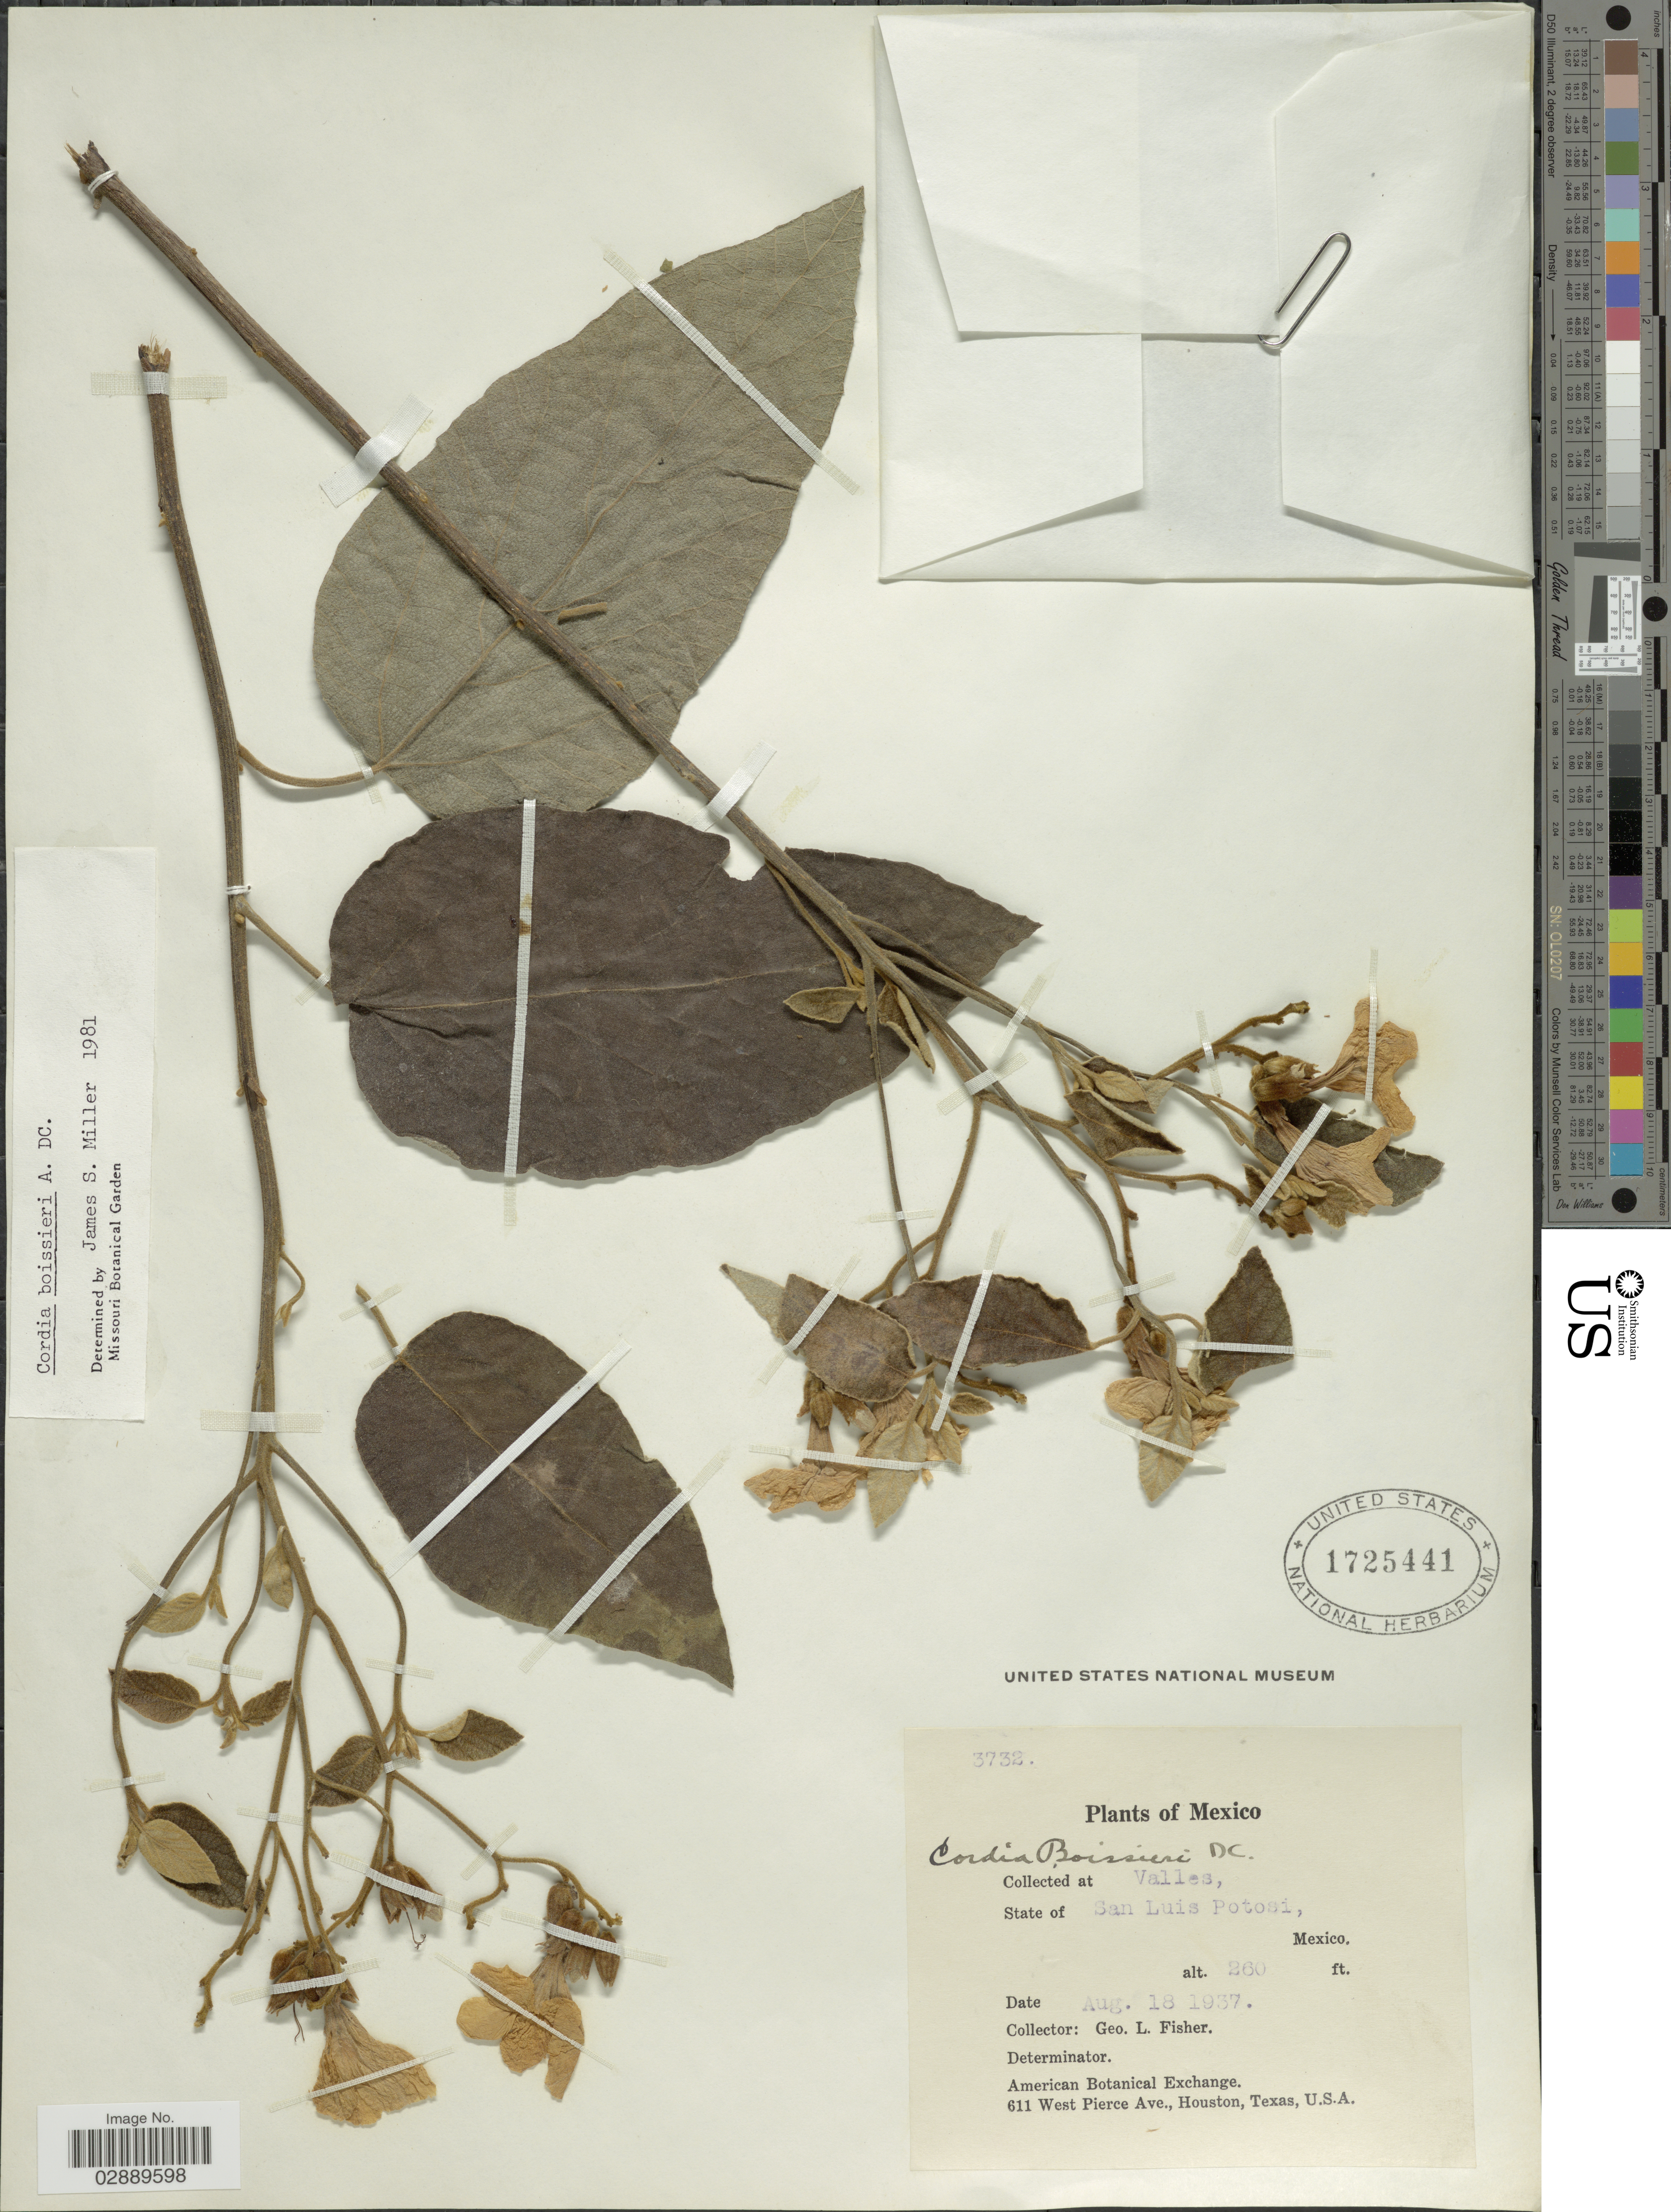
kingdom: Plantae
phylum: Tracheophyta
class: Magnoliopsida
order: Boraginales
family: Cordiaceae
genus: Cordia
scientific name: Cordia boissieri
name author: A. DC.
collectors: G. L. Fisher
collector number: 3732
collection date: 1937-08-18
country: Mexico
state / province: San Luis Potosí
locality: Valles.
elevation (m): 79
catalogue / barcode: US 1725441